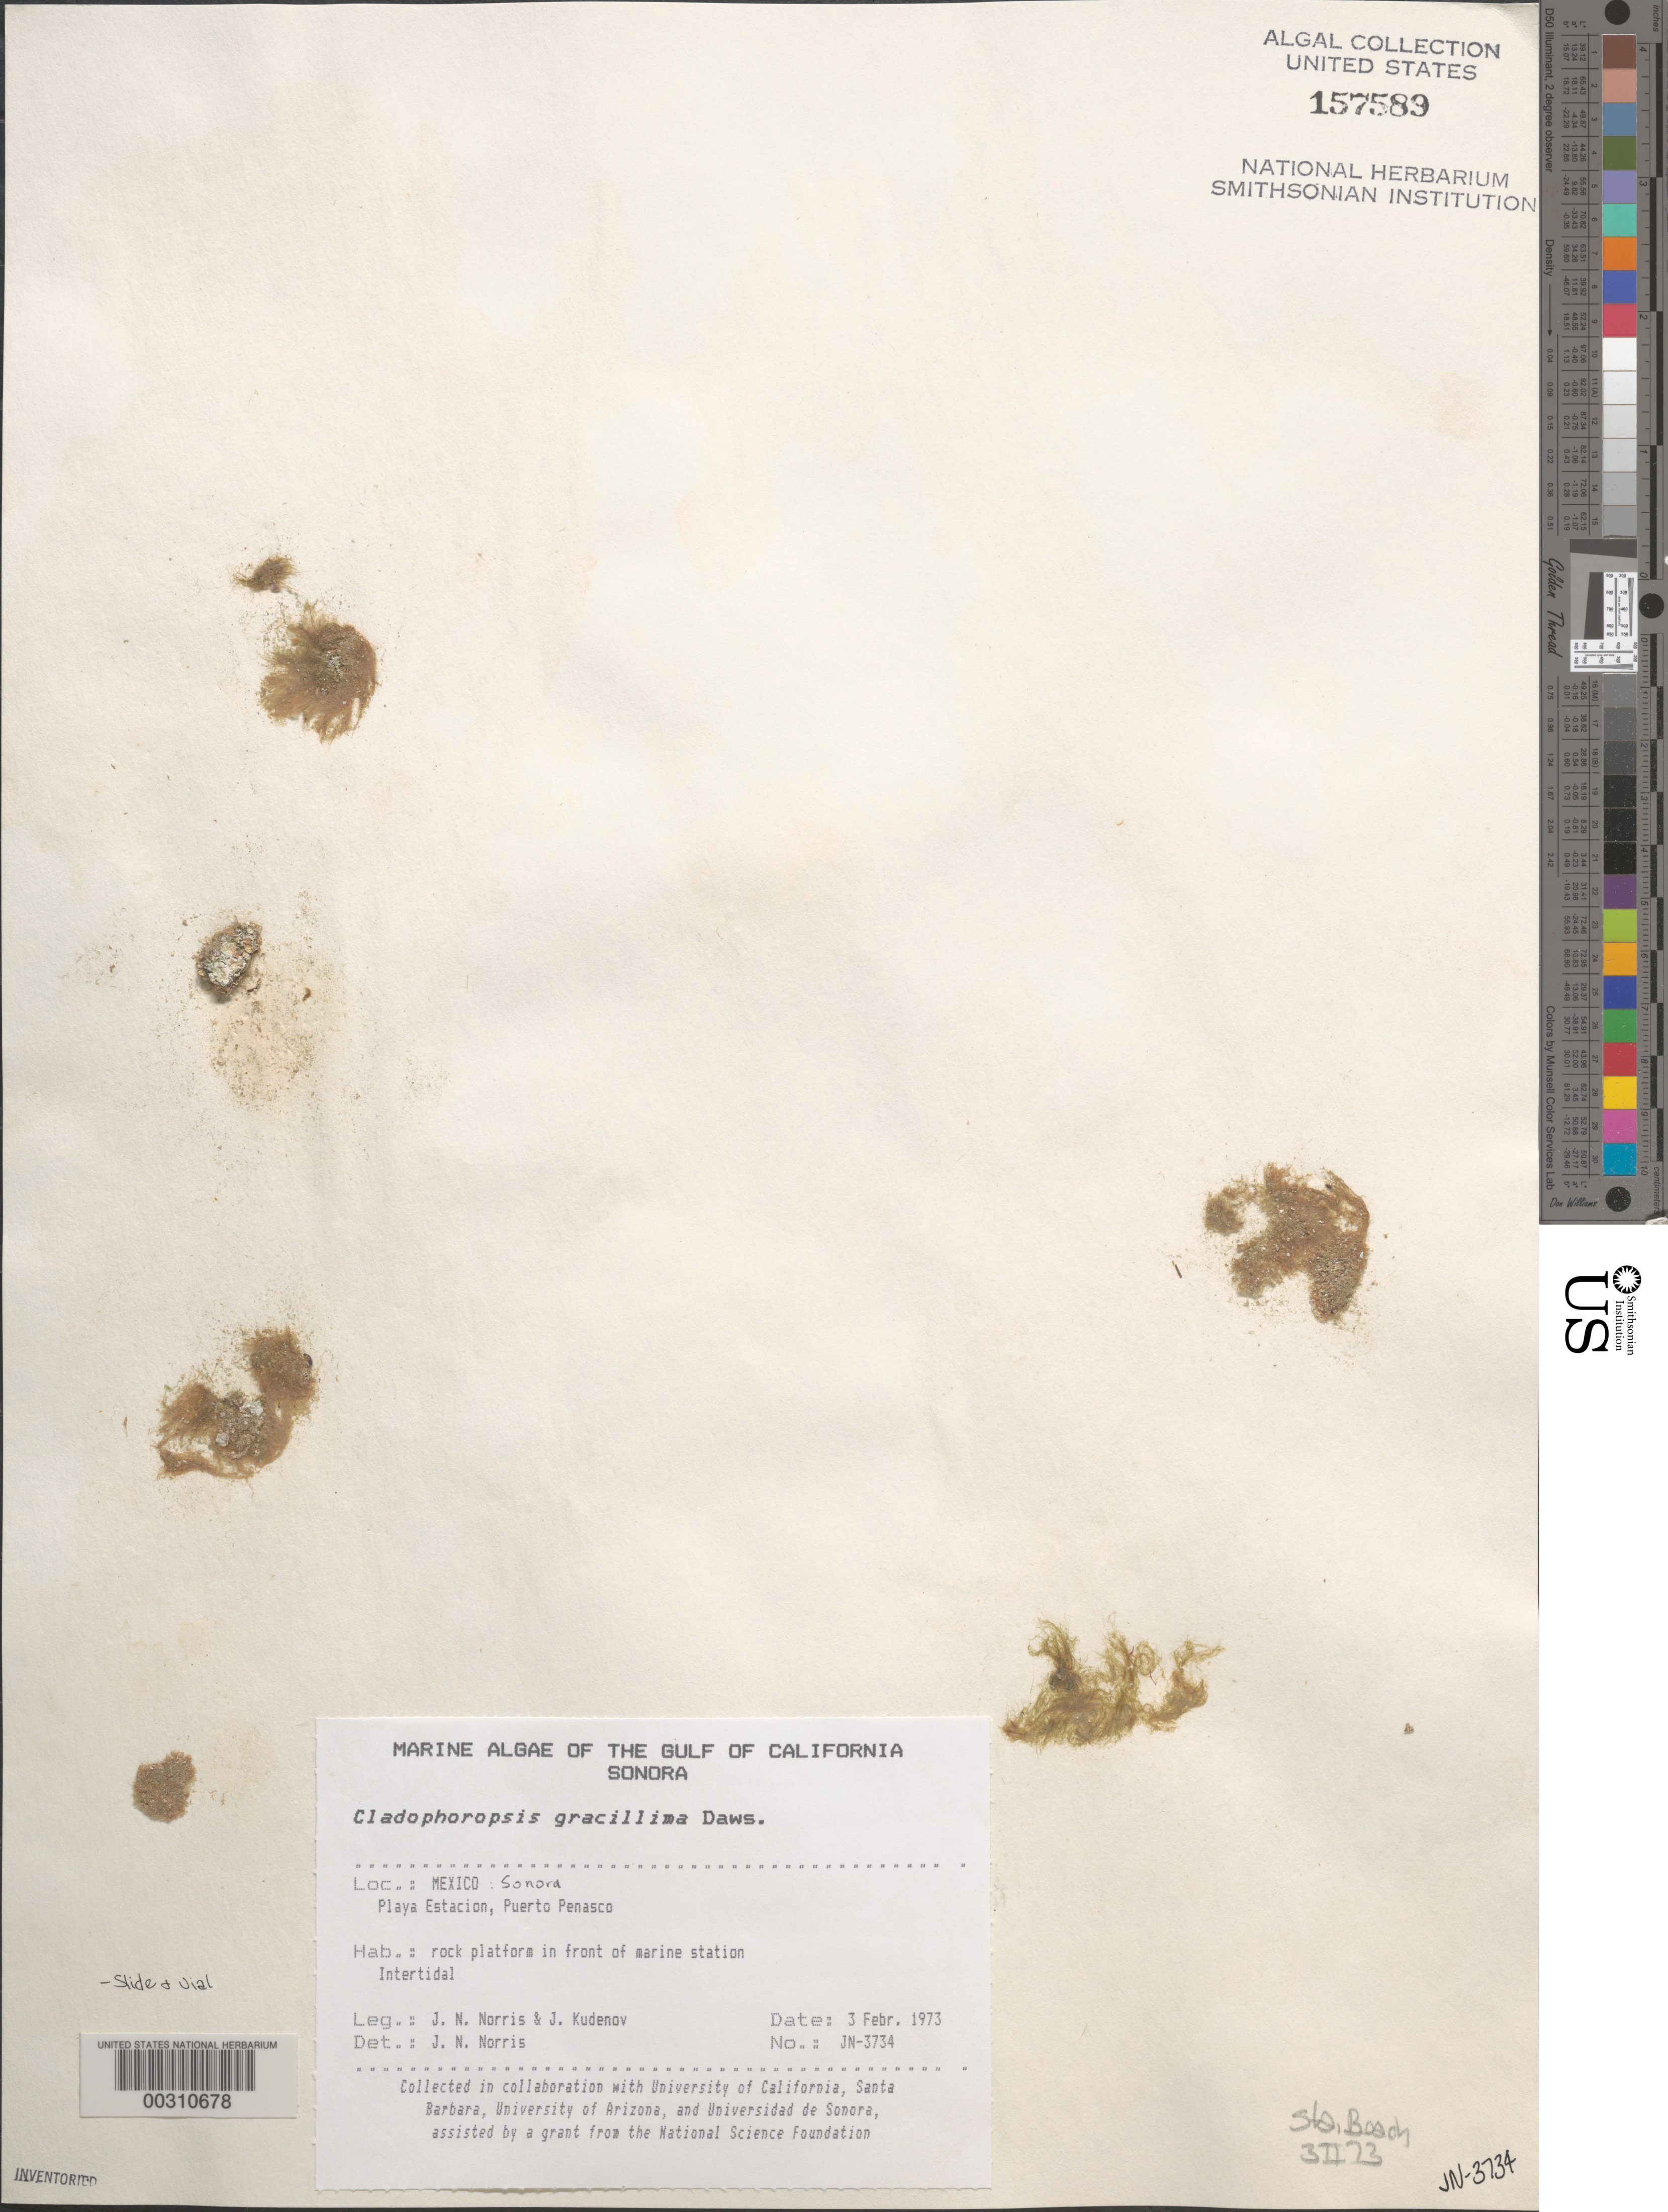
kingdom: Plantae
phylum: Chlorophyta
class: Ulvophyceae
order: Siphonocladales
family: Boodleaceae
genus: Cladophoropsis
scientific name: Cladophoropsis gracillima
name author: E.Y. Dawson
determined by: Norris, James N.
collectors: J. N. Norris & J. Kudenov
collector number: JN-3734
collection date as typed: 03 Feb 1973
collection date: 1973-02-03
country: Mexico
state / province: Sonora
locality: Playa Estacion, Puerto Penasco, marine laboratory shore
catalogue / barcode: US 157589